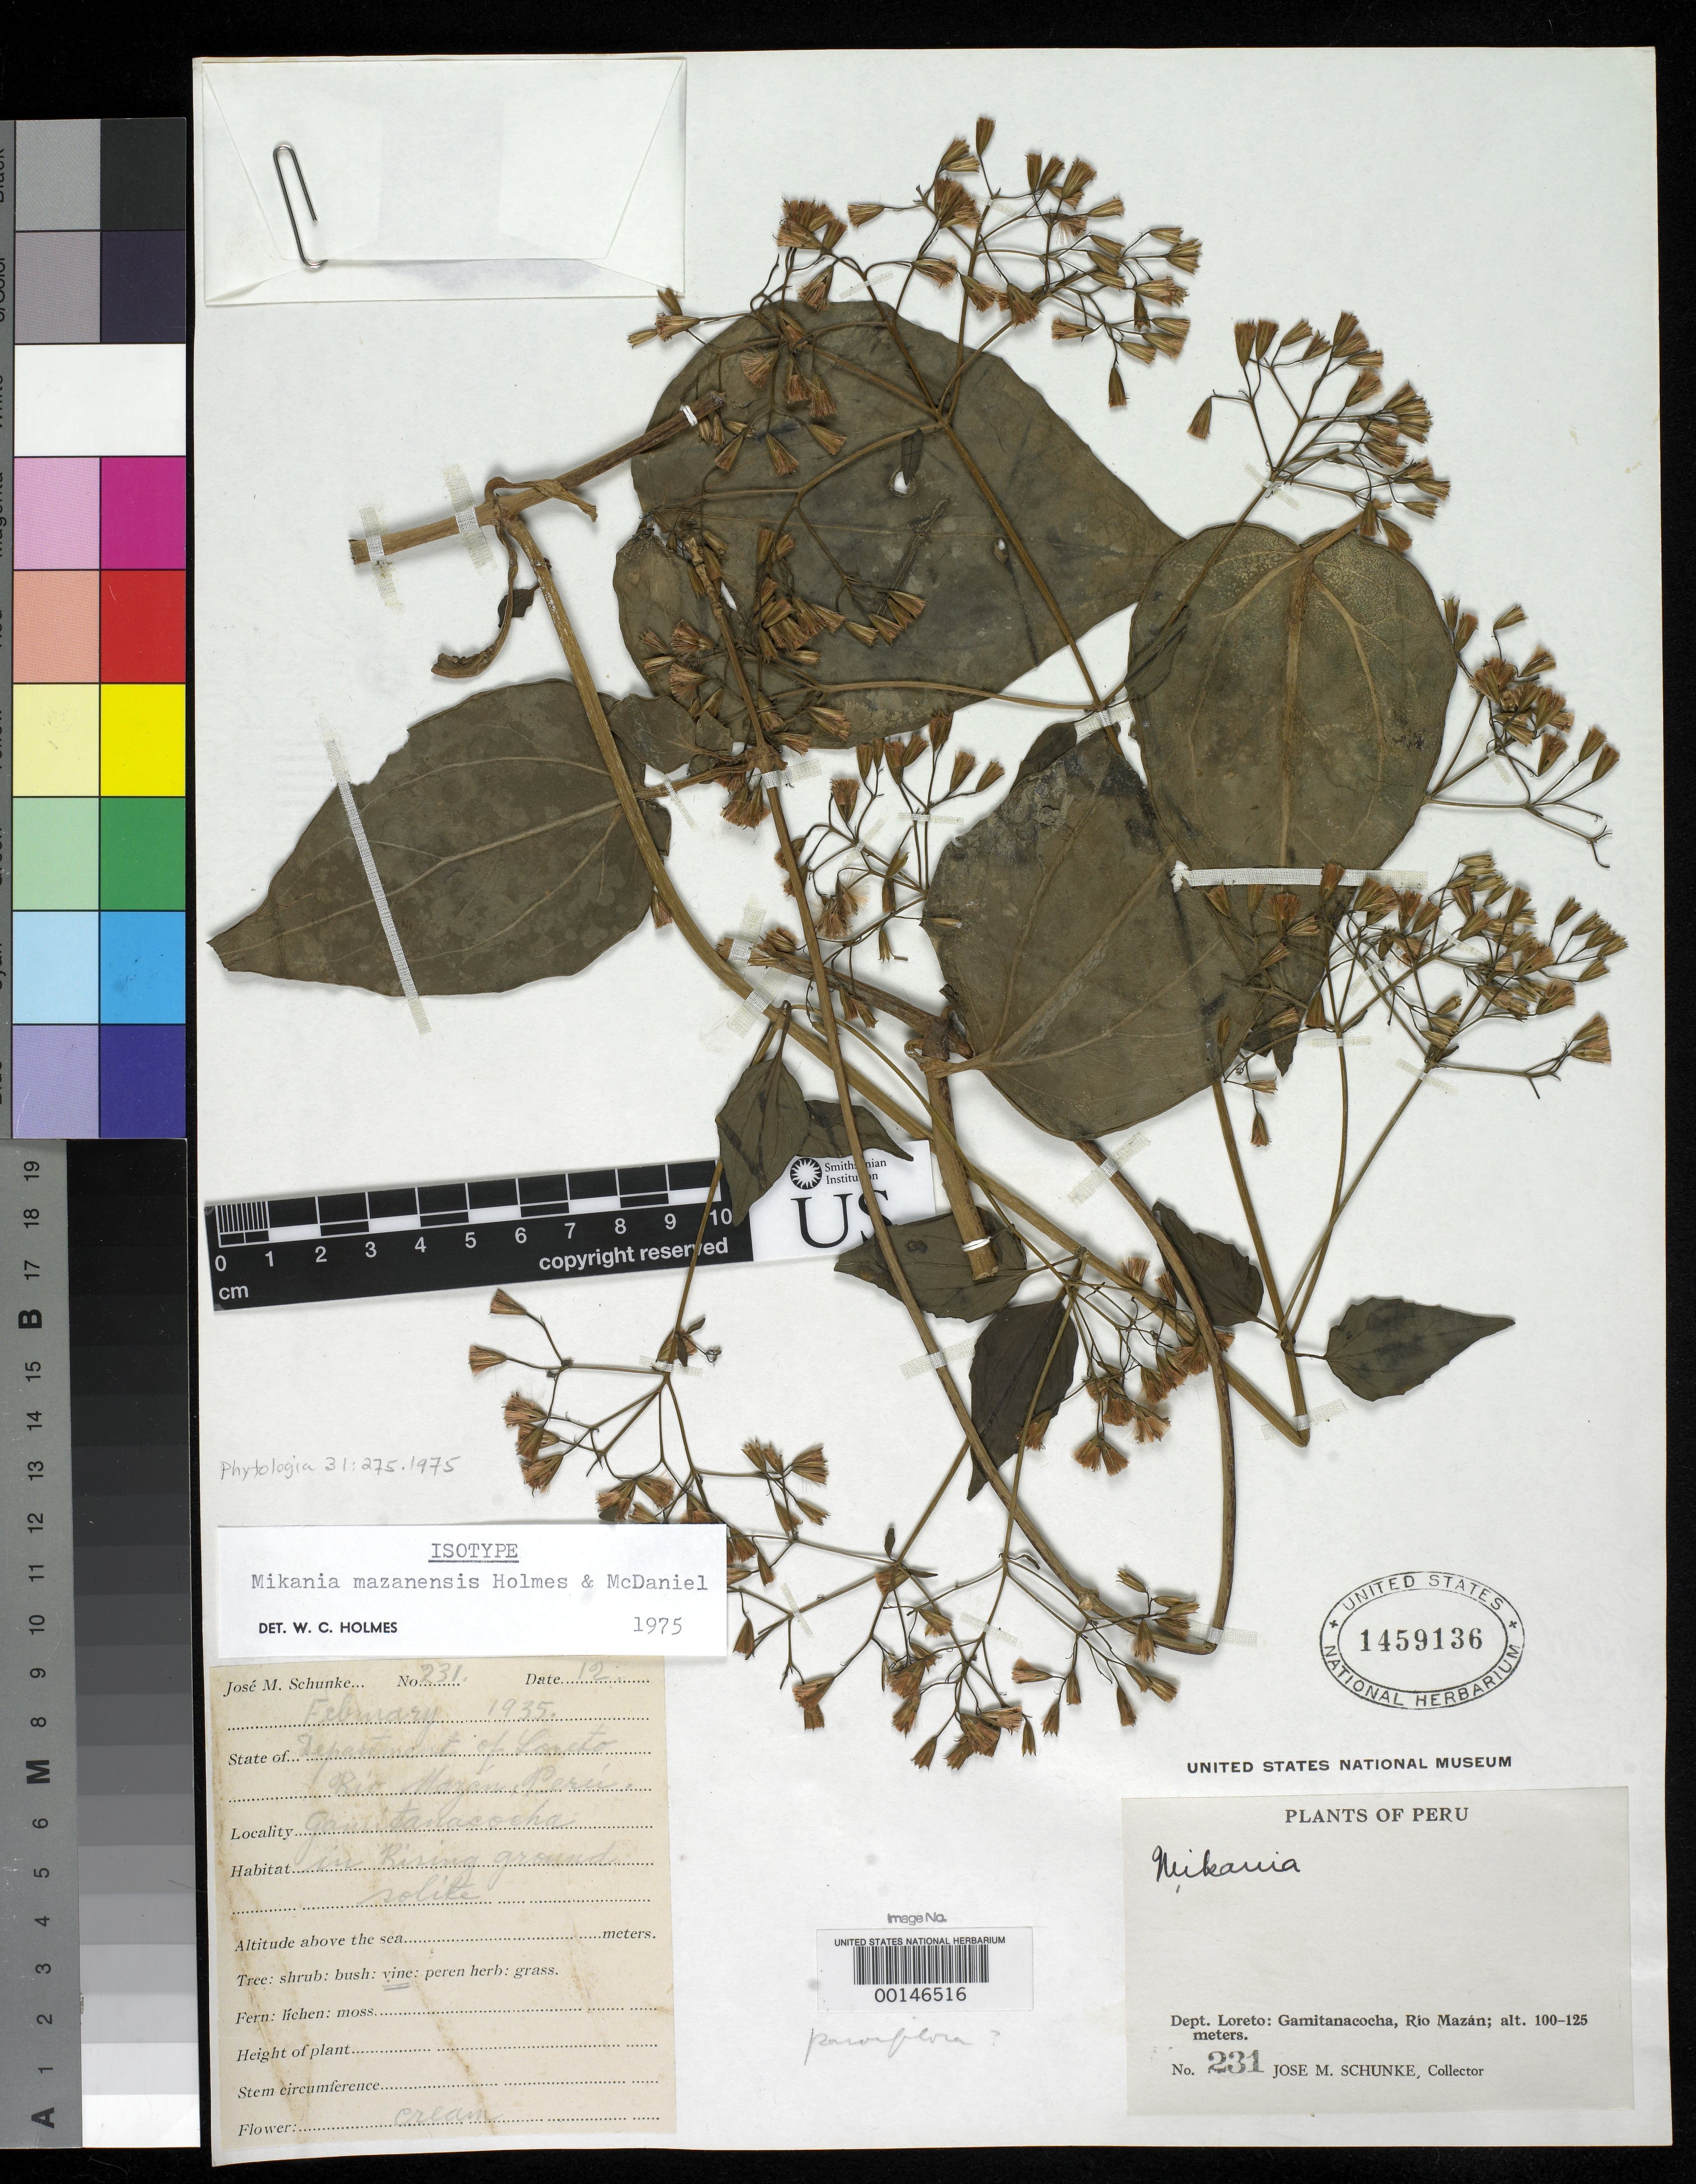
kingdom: Plantae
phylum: Tracheophyta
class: Magnoliopsida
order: Asterales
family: Asteraceae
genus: Mikania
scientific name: Mikania mazanensis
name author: W.C. Holmes & McDaniel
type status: Isotype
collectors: J. M. Schunke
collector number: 231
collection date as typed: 12 Feb 1935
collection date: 1935-02-12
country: Peru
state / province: Loreto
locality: Gamitanacocha, Rio Mazan.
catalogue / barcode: US 1459136